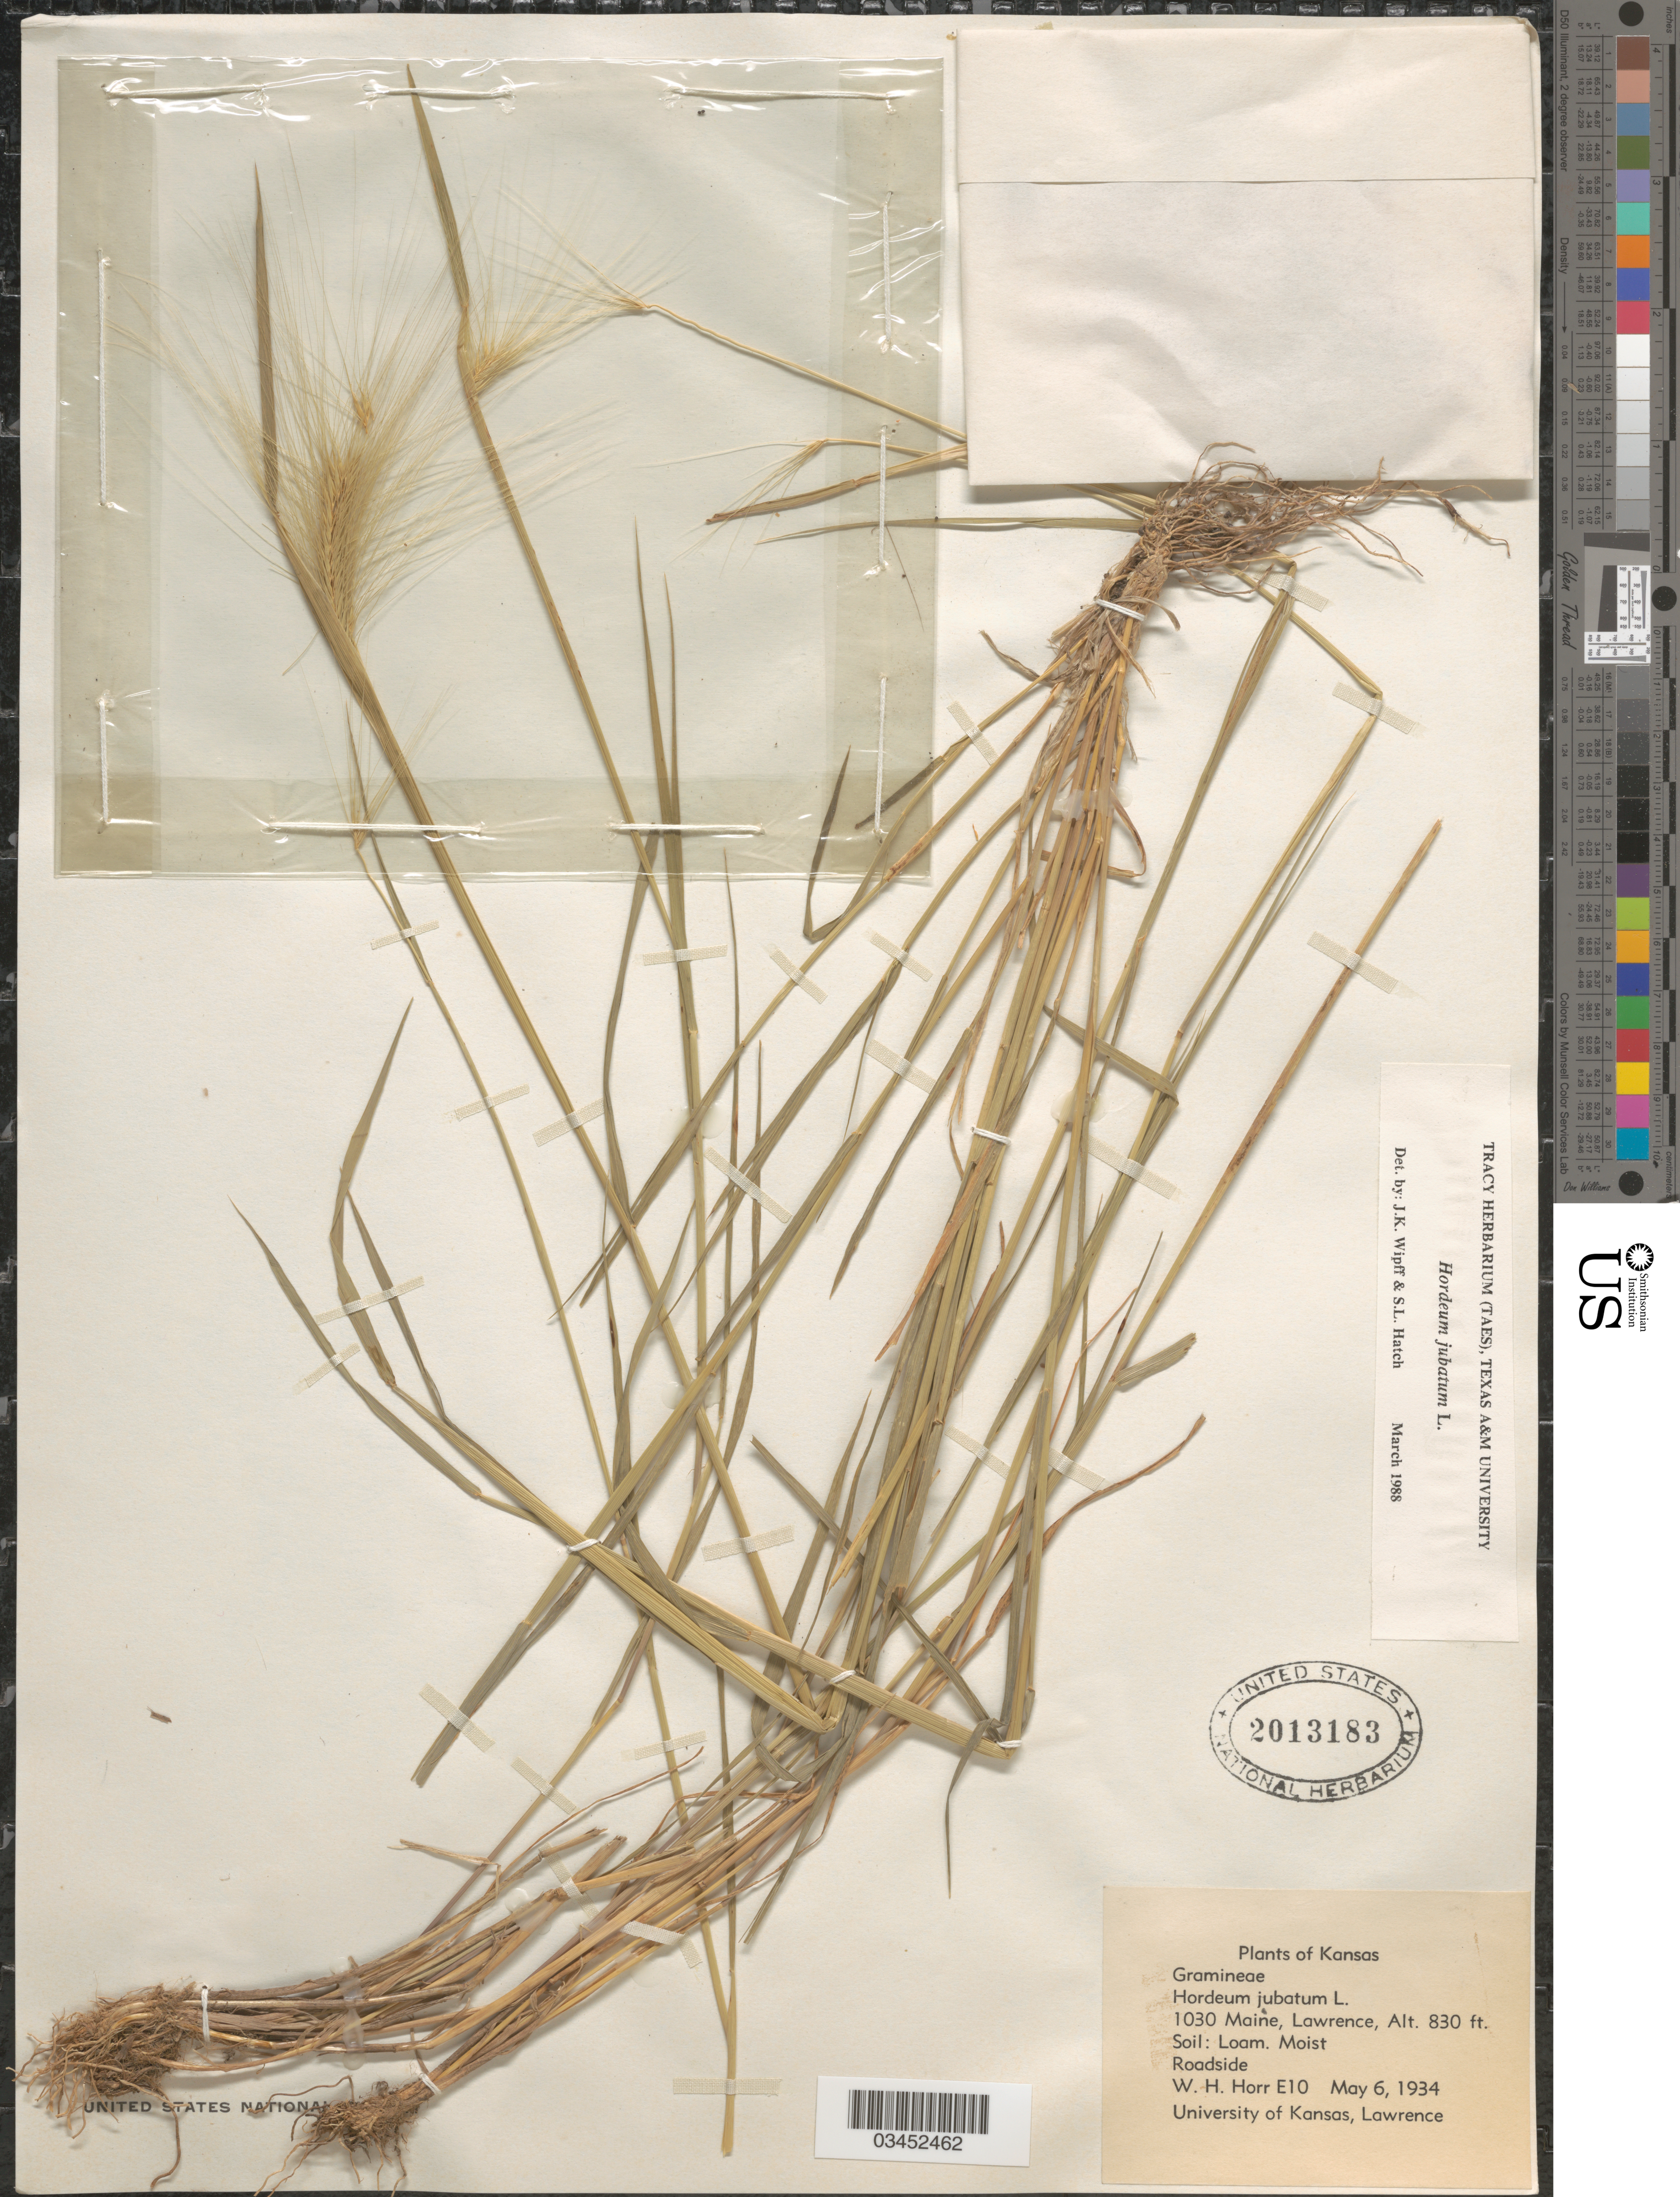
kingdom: Plantae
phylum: Tracheophyta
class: Liliopsida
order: Poales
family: Poaceae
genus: Hordeum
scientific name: Hordeum jubatum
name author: L.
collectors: W. H. Horr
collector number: E10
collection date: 1934-05-06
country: United States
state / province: Kansas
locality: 1030 Maine, Lawrence.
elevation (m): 253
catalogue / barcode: US 2013183